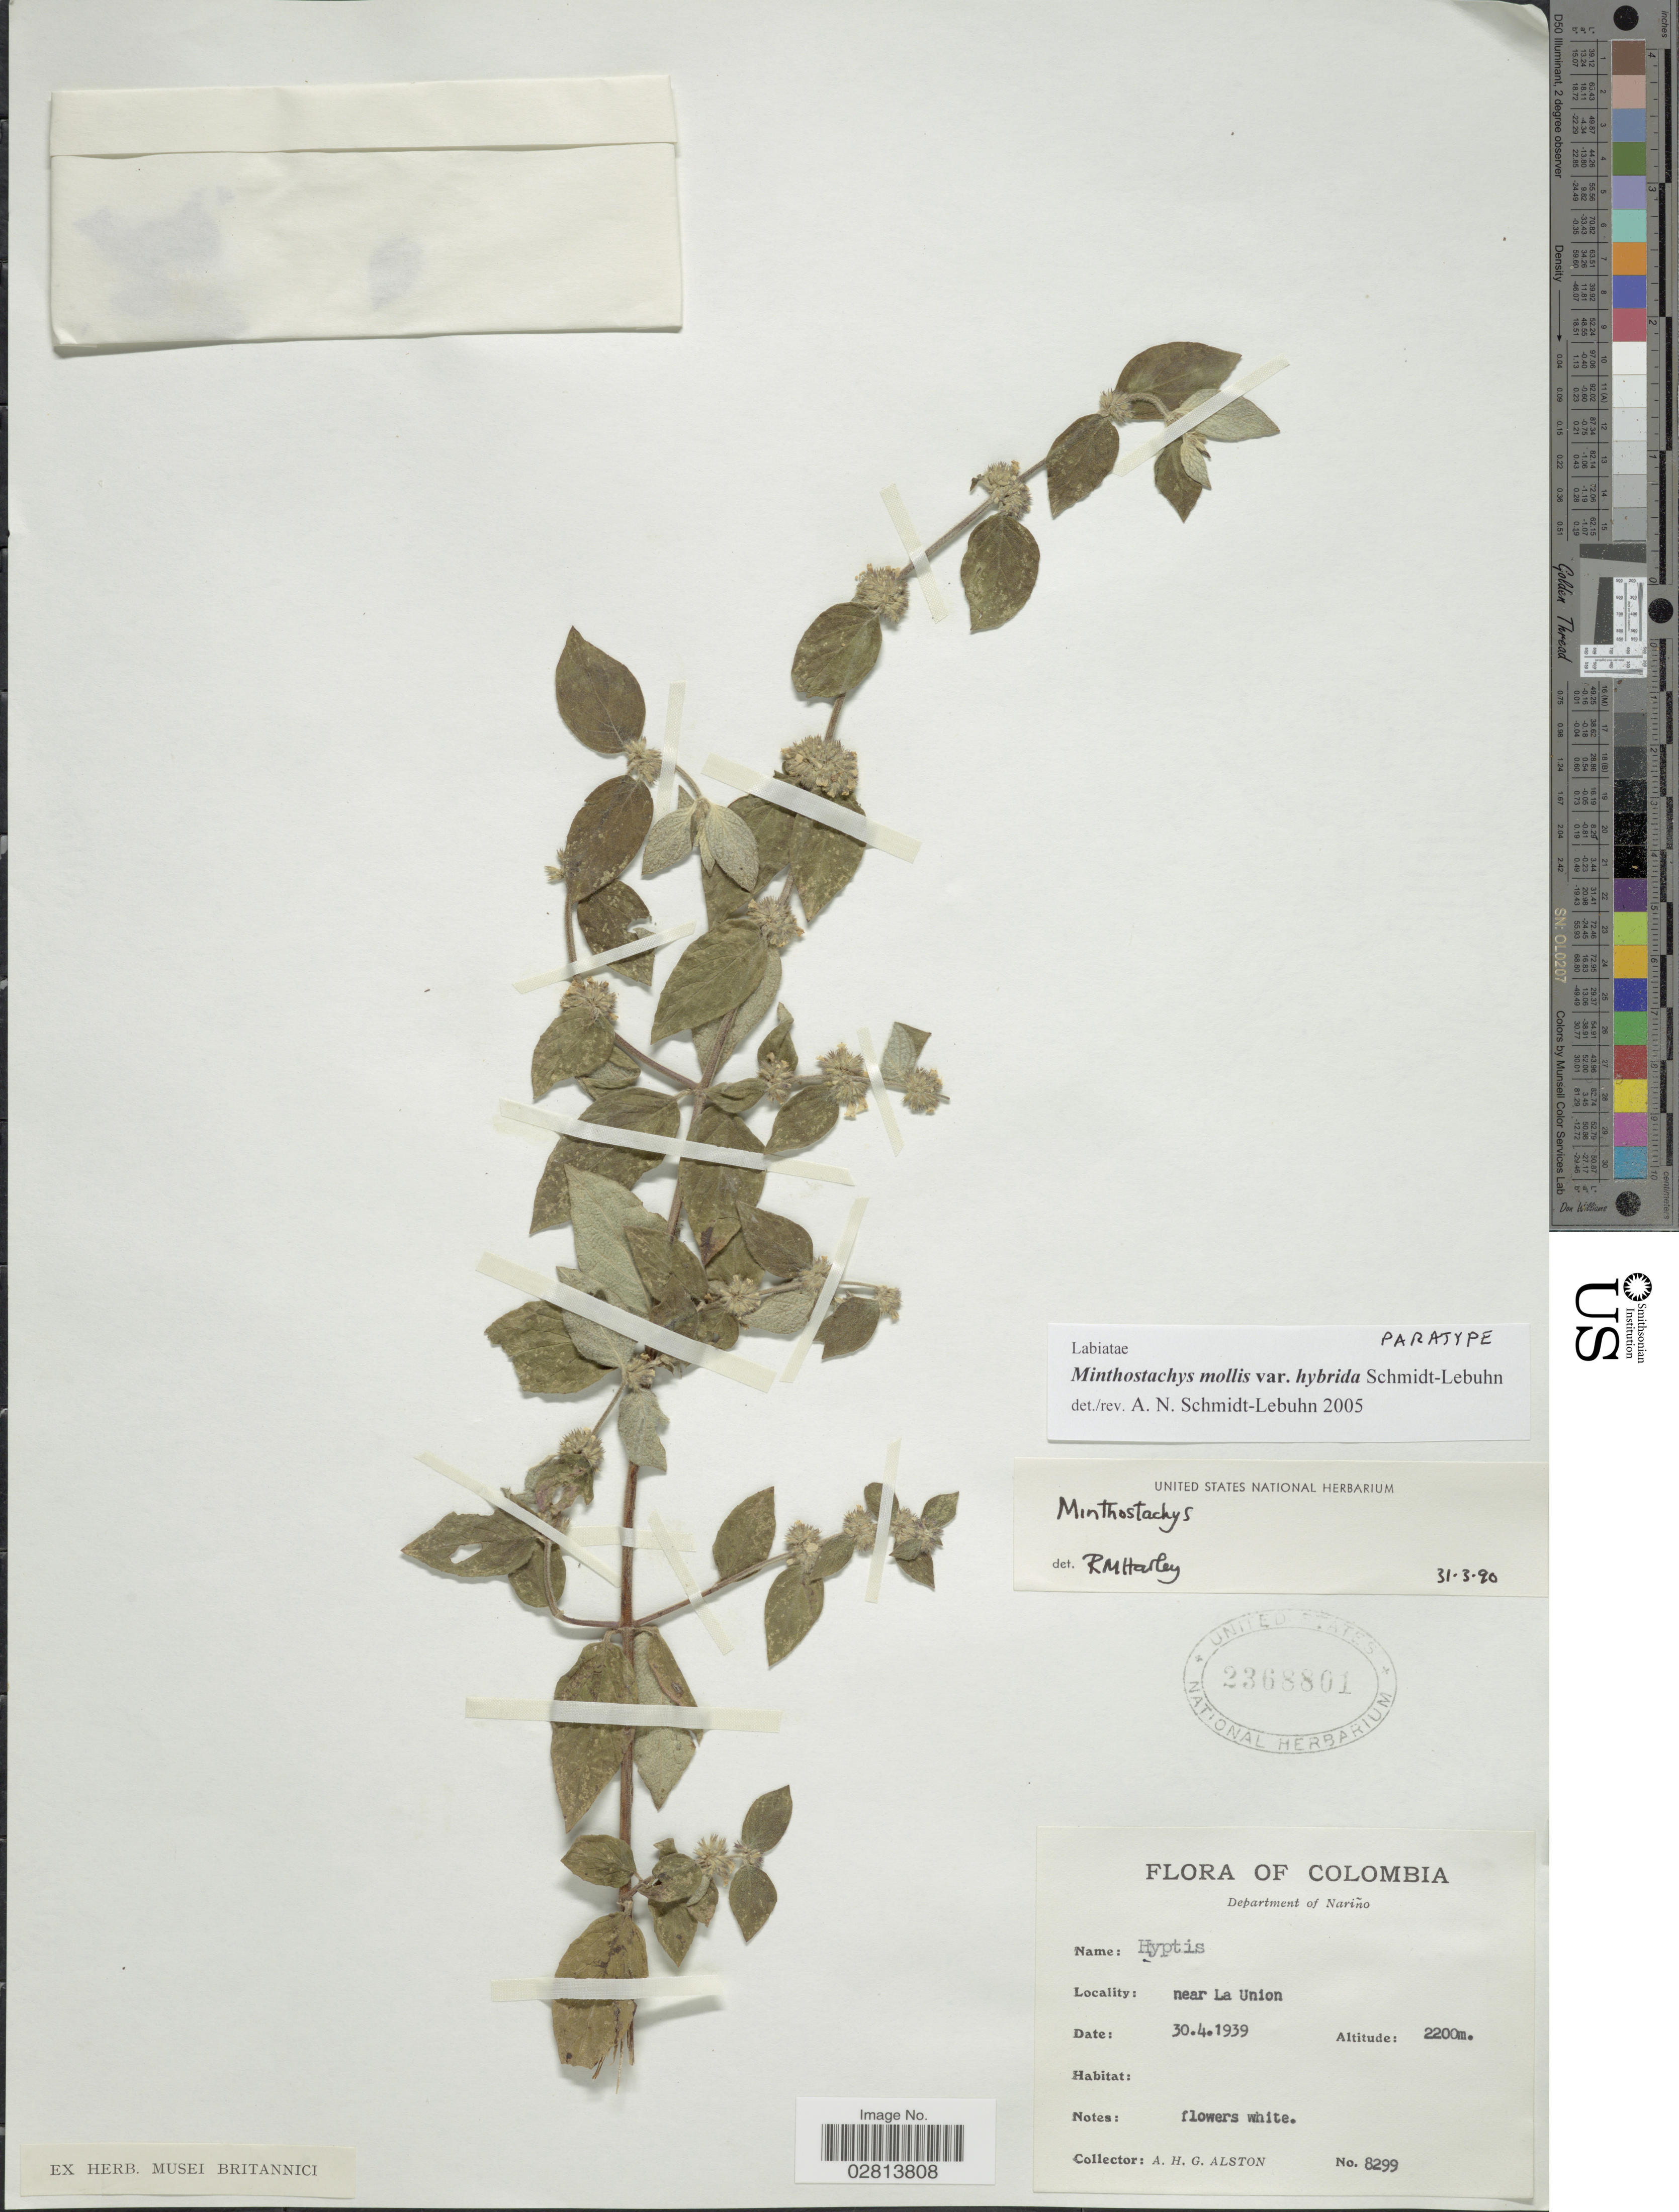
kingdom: Plantae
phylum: Tracheophyta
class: Magnoliopsida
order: Lamiales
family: Lamiaceae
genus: Minthostachys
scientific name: Minthostachys mollis var. hybrida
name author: Schmidt-Leb.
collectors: A. H. Alston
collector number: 8299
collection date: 1939-04-30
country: Colombia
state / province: Nariño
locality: Department of Nariño, near La Union.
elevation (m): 2200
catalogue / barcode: US 2368801